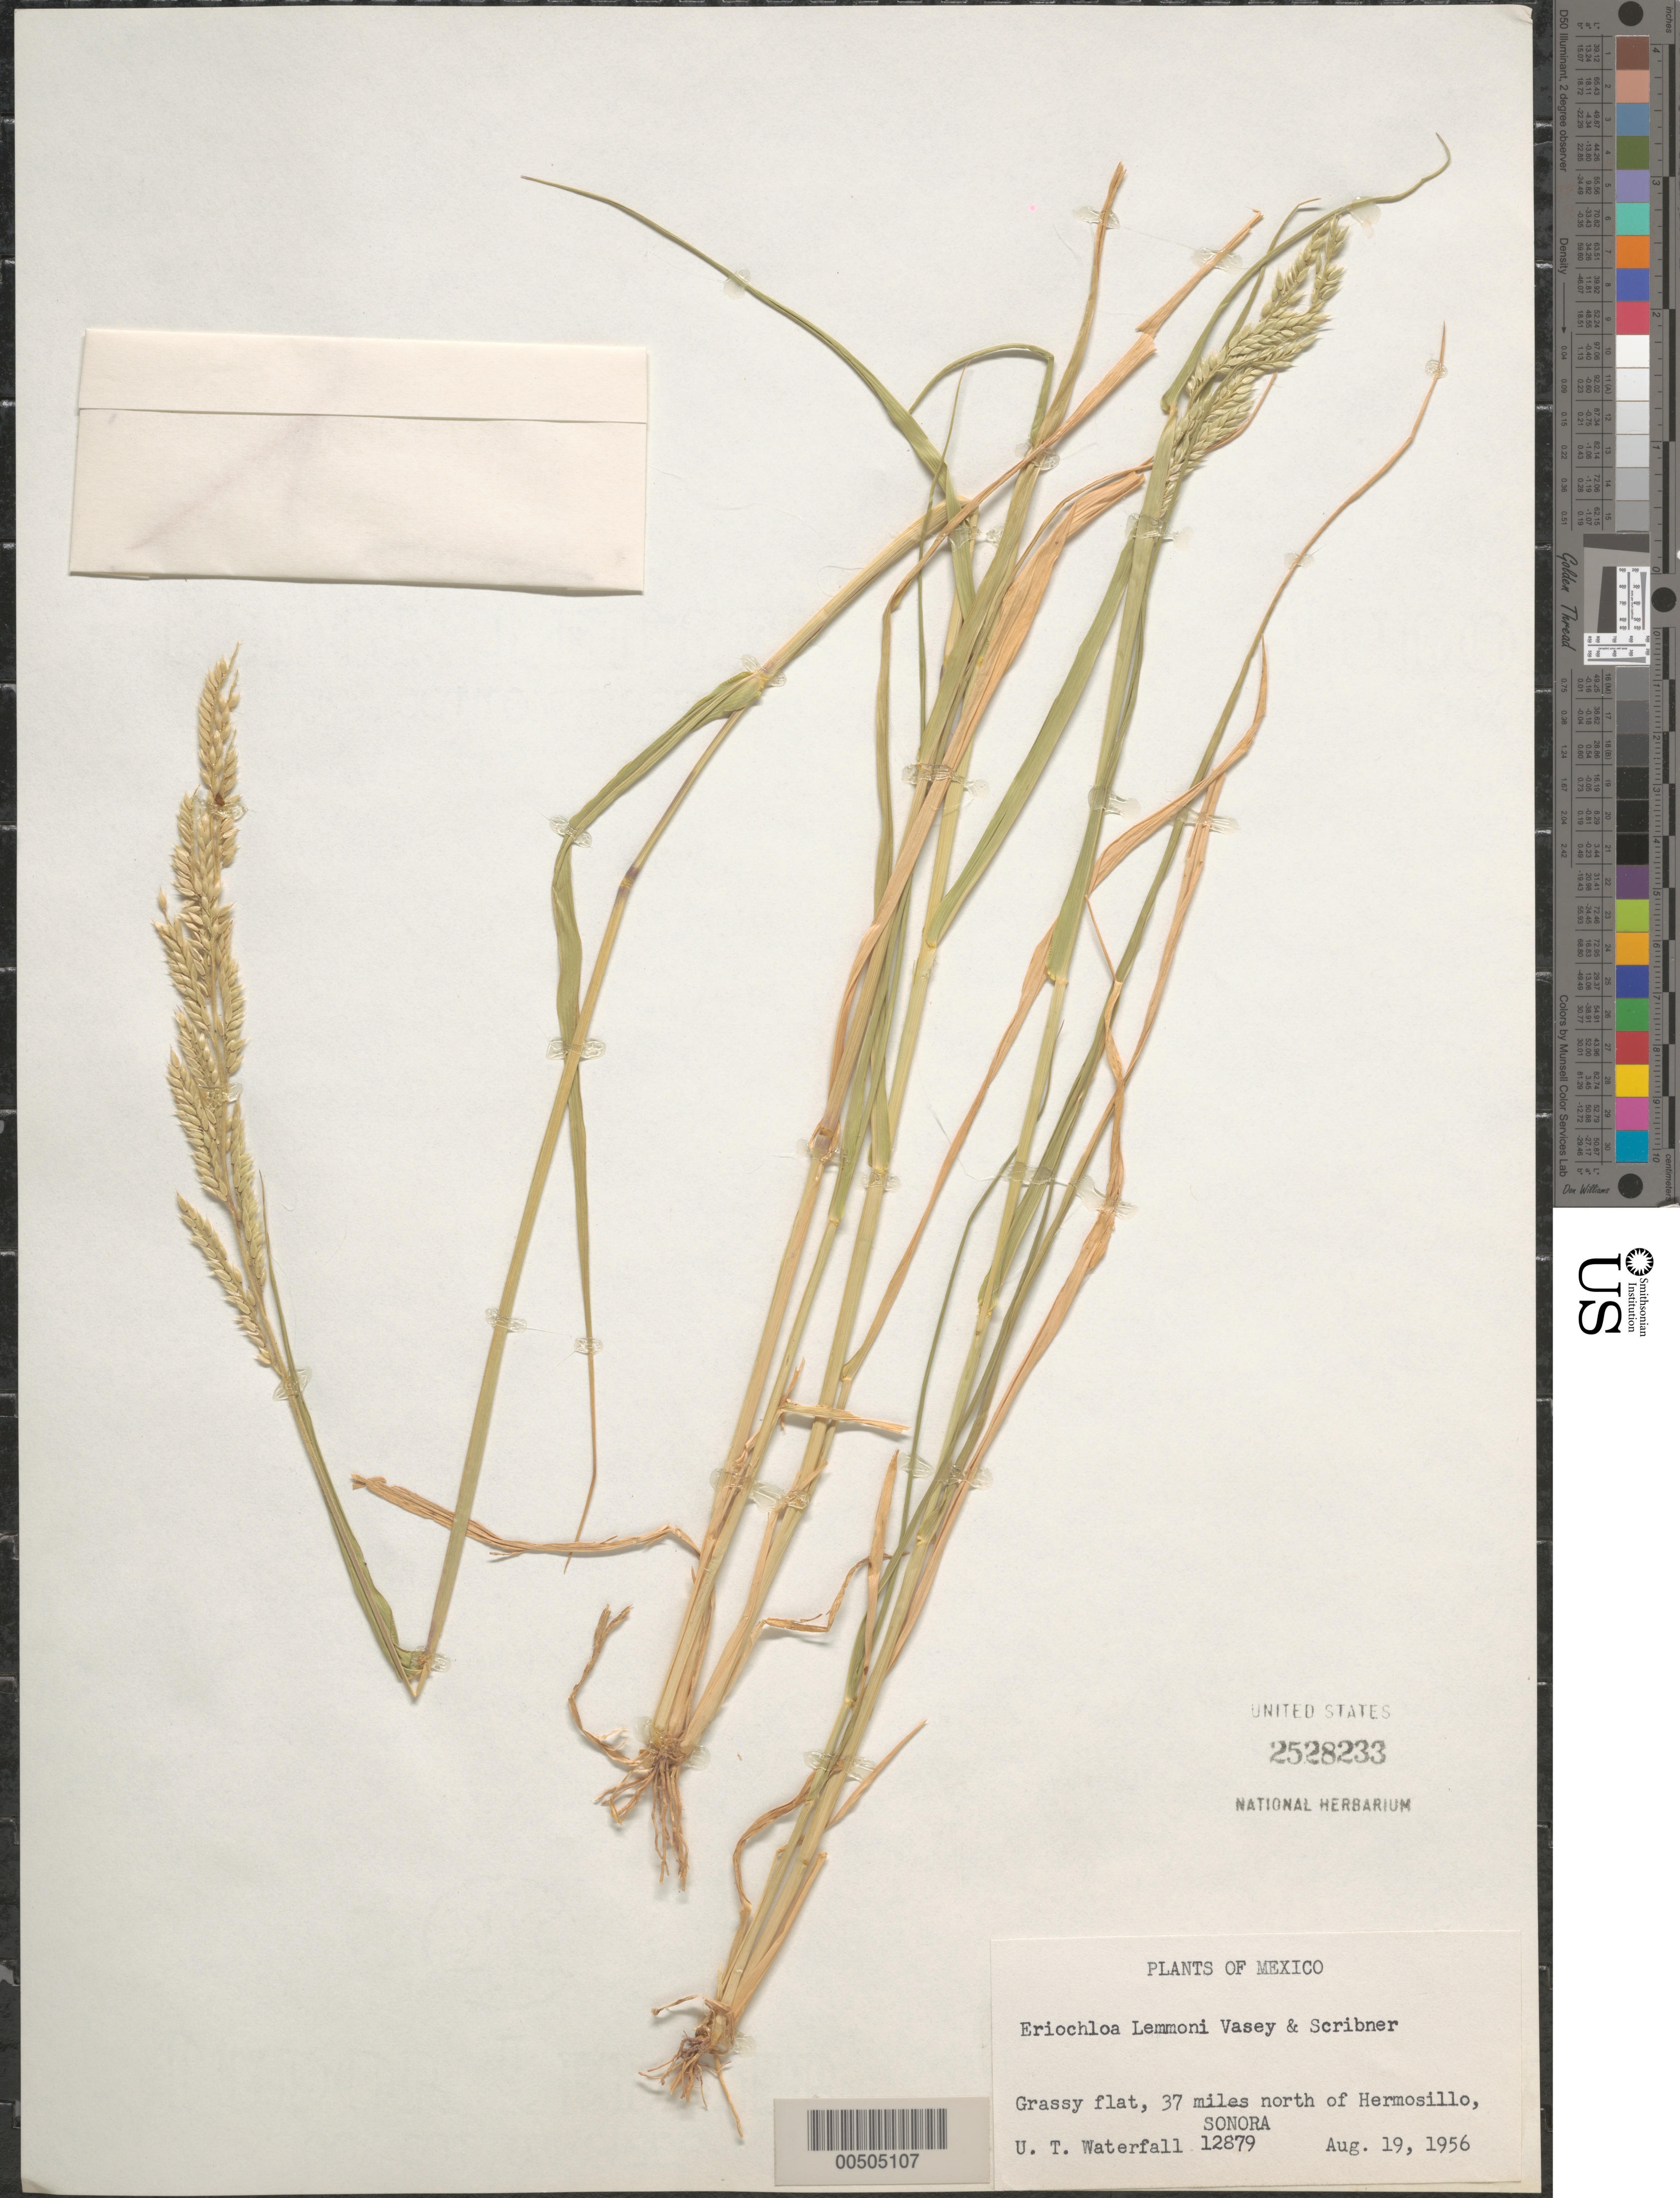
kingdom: Plantae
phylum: Tracheophyta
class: Liliopsida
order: Poales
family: Poaceae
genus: Eriochloa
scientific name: Eriochloa lemmonii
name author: Vasey & Scribn.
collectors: U. T. Waterfall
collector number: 12879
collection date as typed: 19 Aug 1956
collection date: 1956-08-19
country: Mexico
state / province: Sonora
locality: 37 mi N of Hermosillo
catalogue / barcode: US 2528233